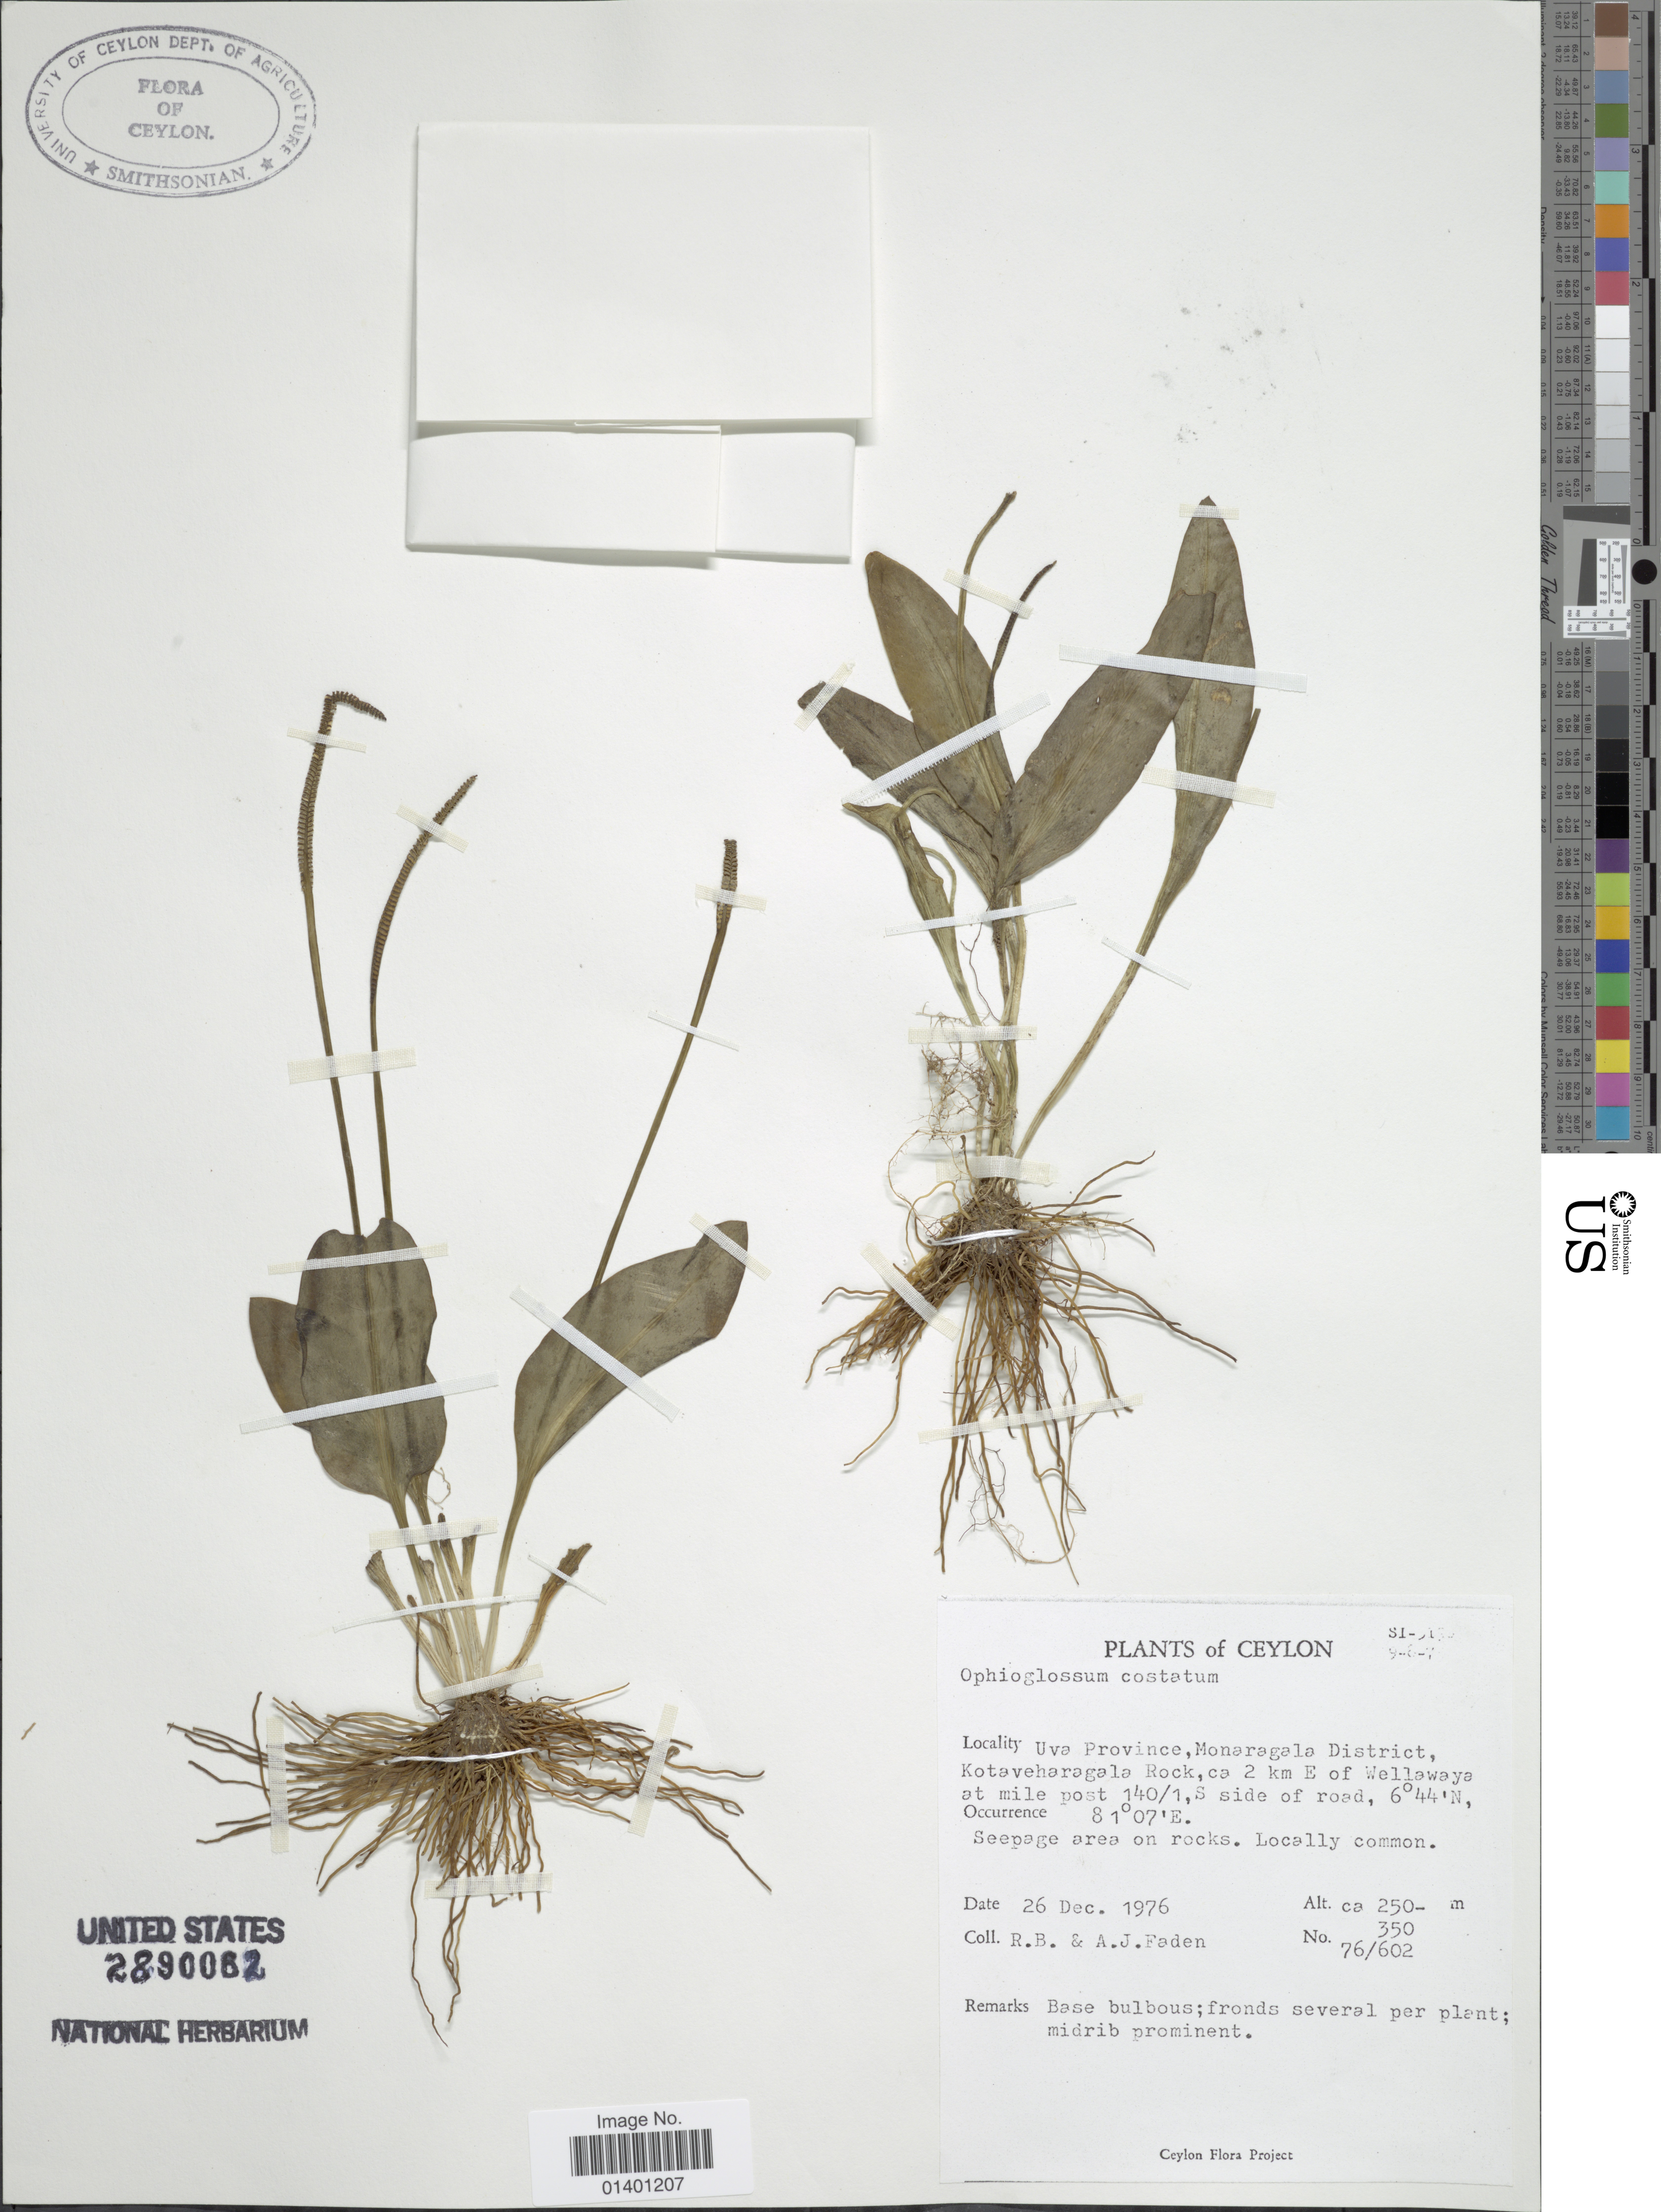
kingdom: Plantae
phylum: Tracheophyta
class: Polypodiopsida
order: Ophioglossales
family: Ophioglossaceae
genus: Ophioglossum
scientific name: Ophioglossum costatum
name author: R. Br.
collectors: R. B. Faden & A. J. Faden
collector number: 76/602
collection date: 1976-12-26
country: Sri Lanka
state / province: Uva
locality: Ceylon, Monaragala District, Kotaveharagala Rock, ca 2 km E of Wellawaya at mile post 140/1, S side of road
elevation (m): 250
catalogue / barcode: US 2890062